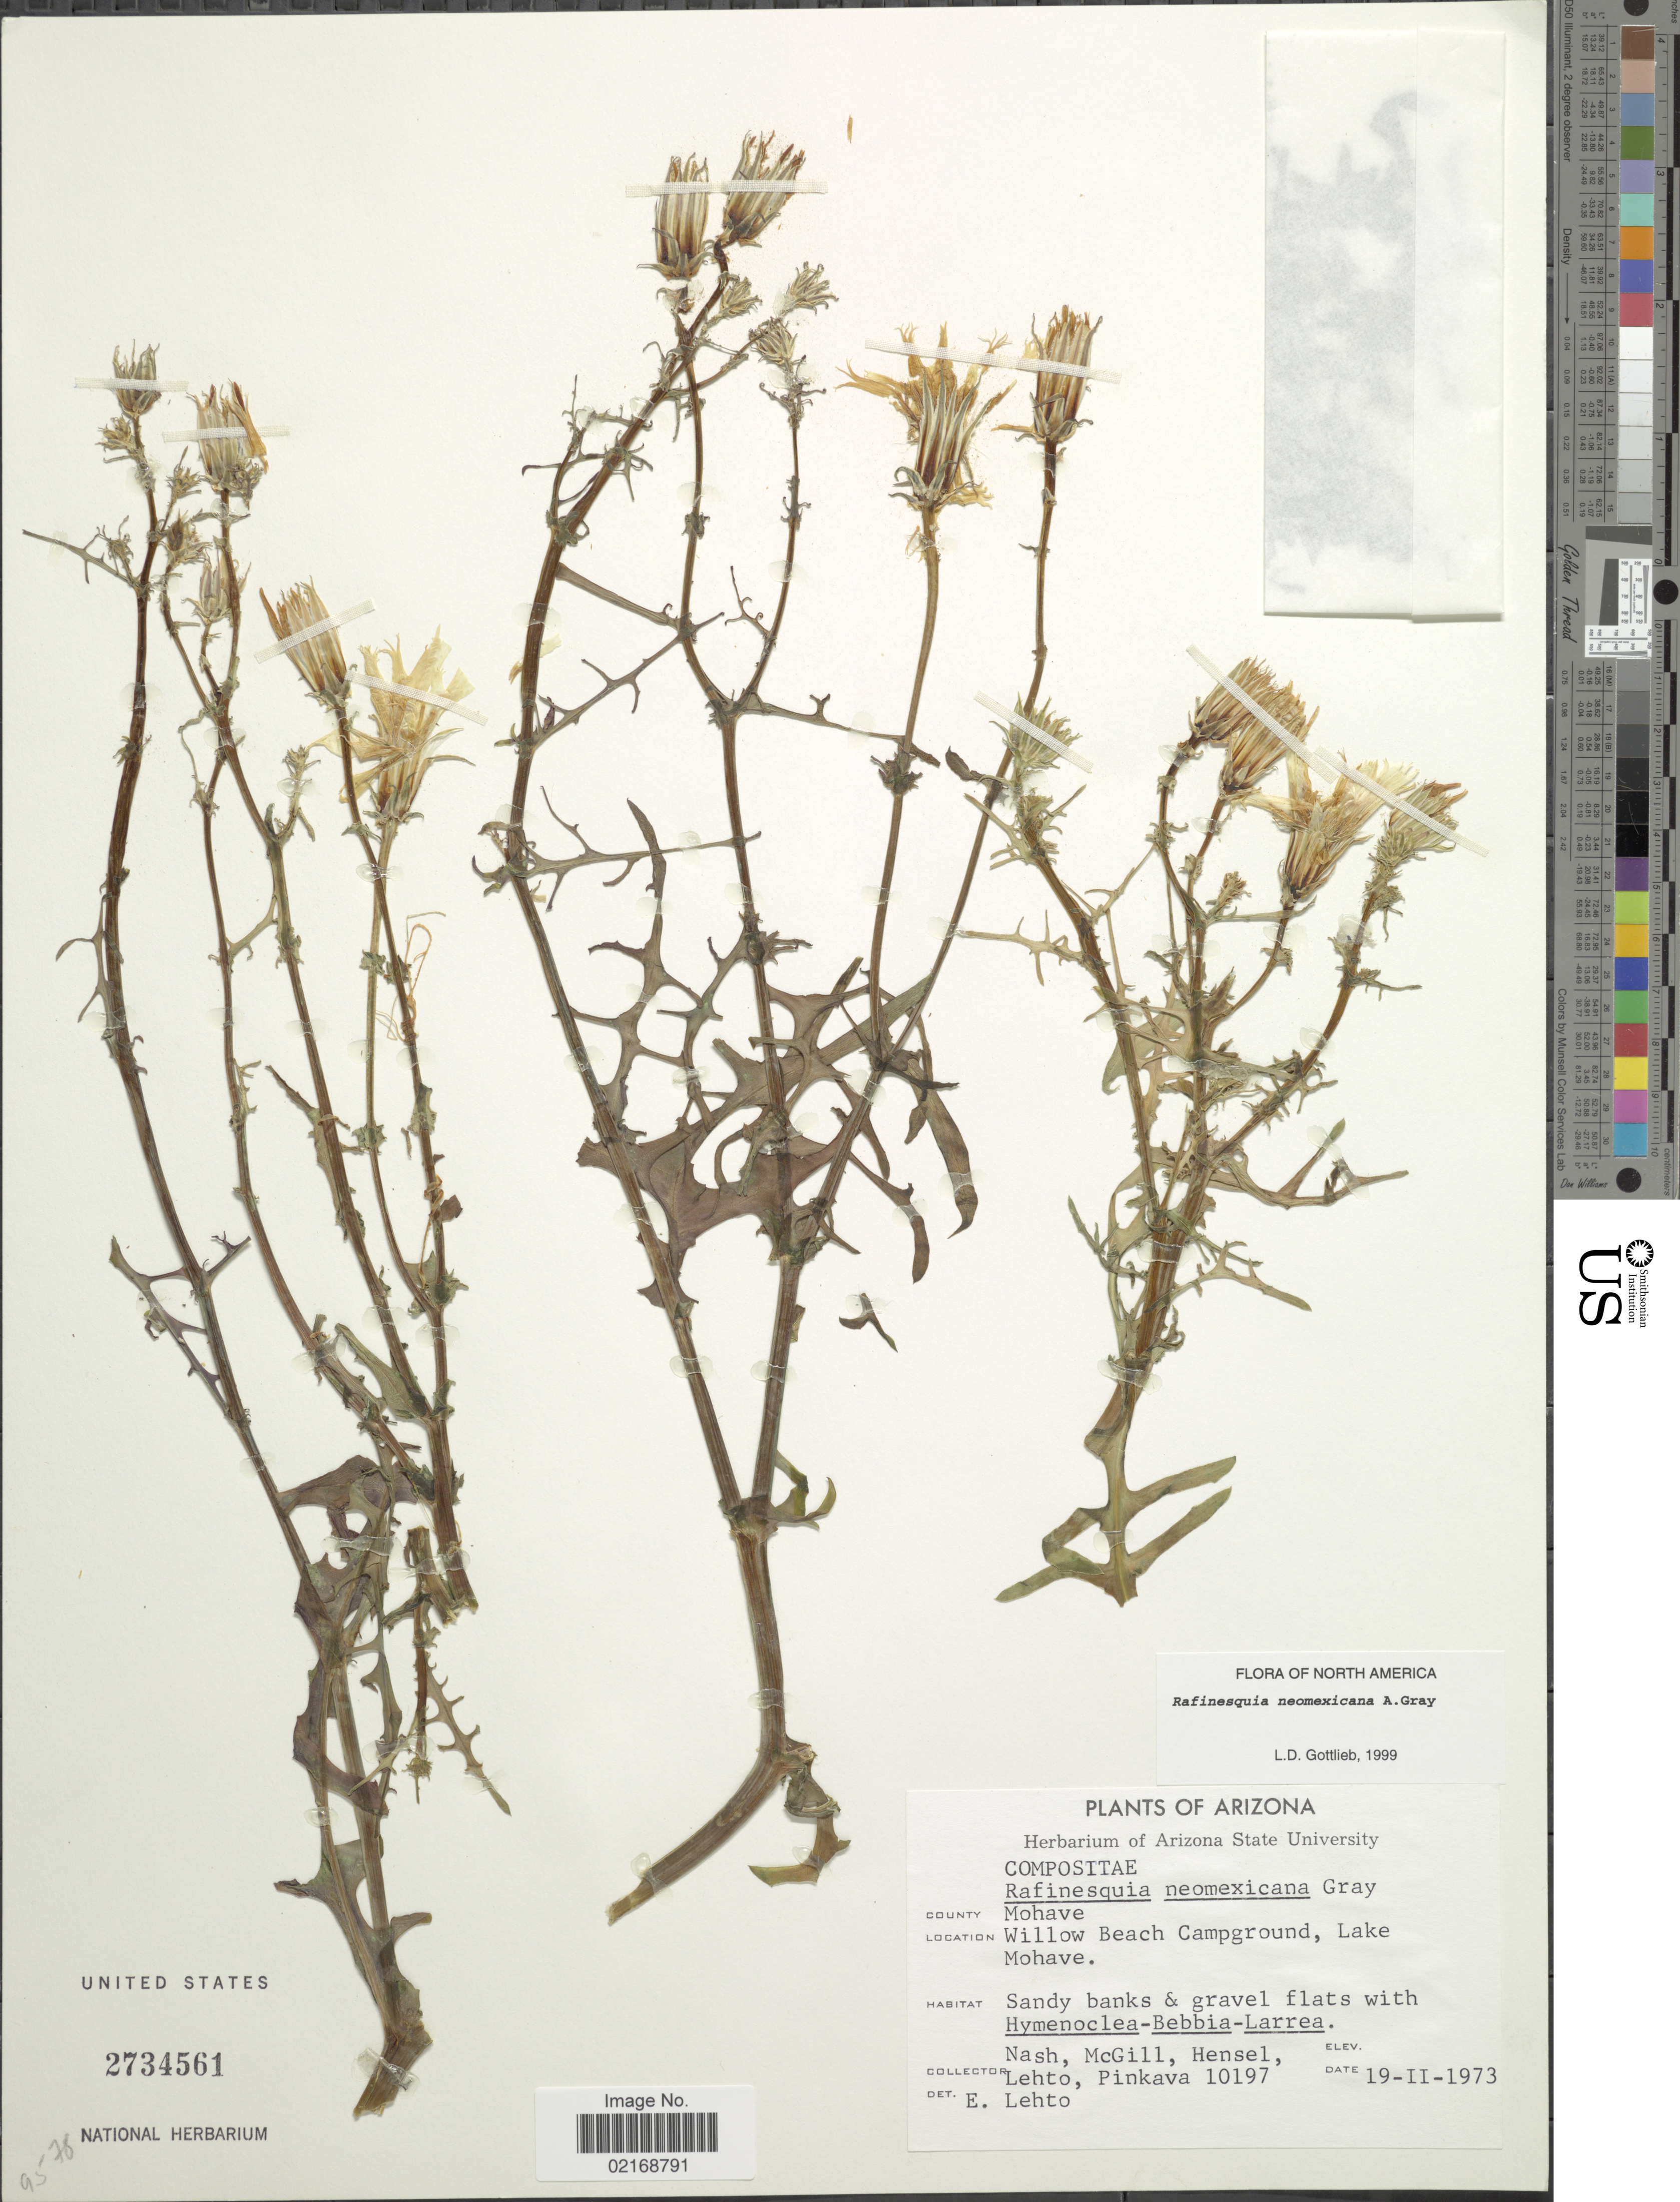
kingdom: Plantae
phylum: Tracheophyta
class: Magnoliopsida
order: Asterales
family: Asteraceae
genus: Rafinesquia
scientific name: Rafinesquia neomexicana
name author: A. Gray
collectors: -- Nash, -. McGill, -. Hensel, -. Lehto & -. Pinkava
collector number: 10197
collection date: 1973-02-19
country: United States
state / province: Arizona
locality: County Mohave. Willow Beach Campground, Lake Mohave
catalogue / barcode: US 2734561